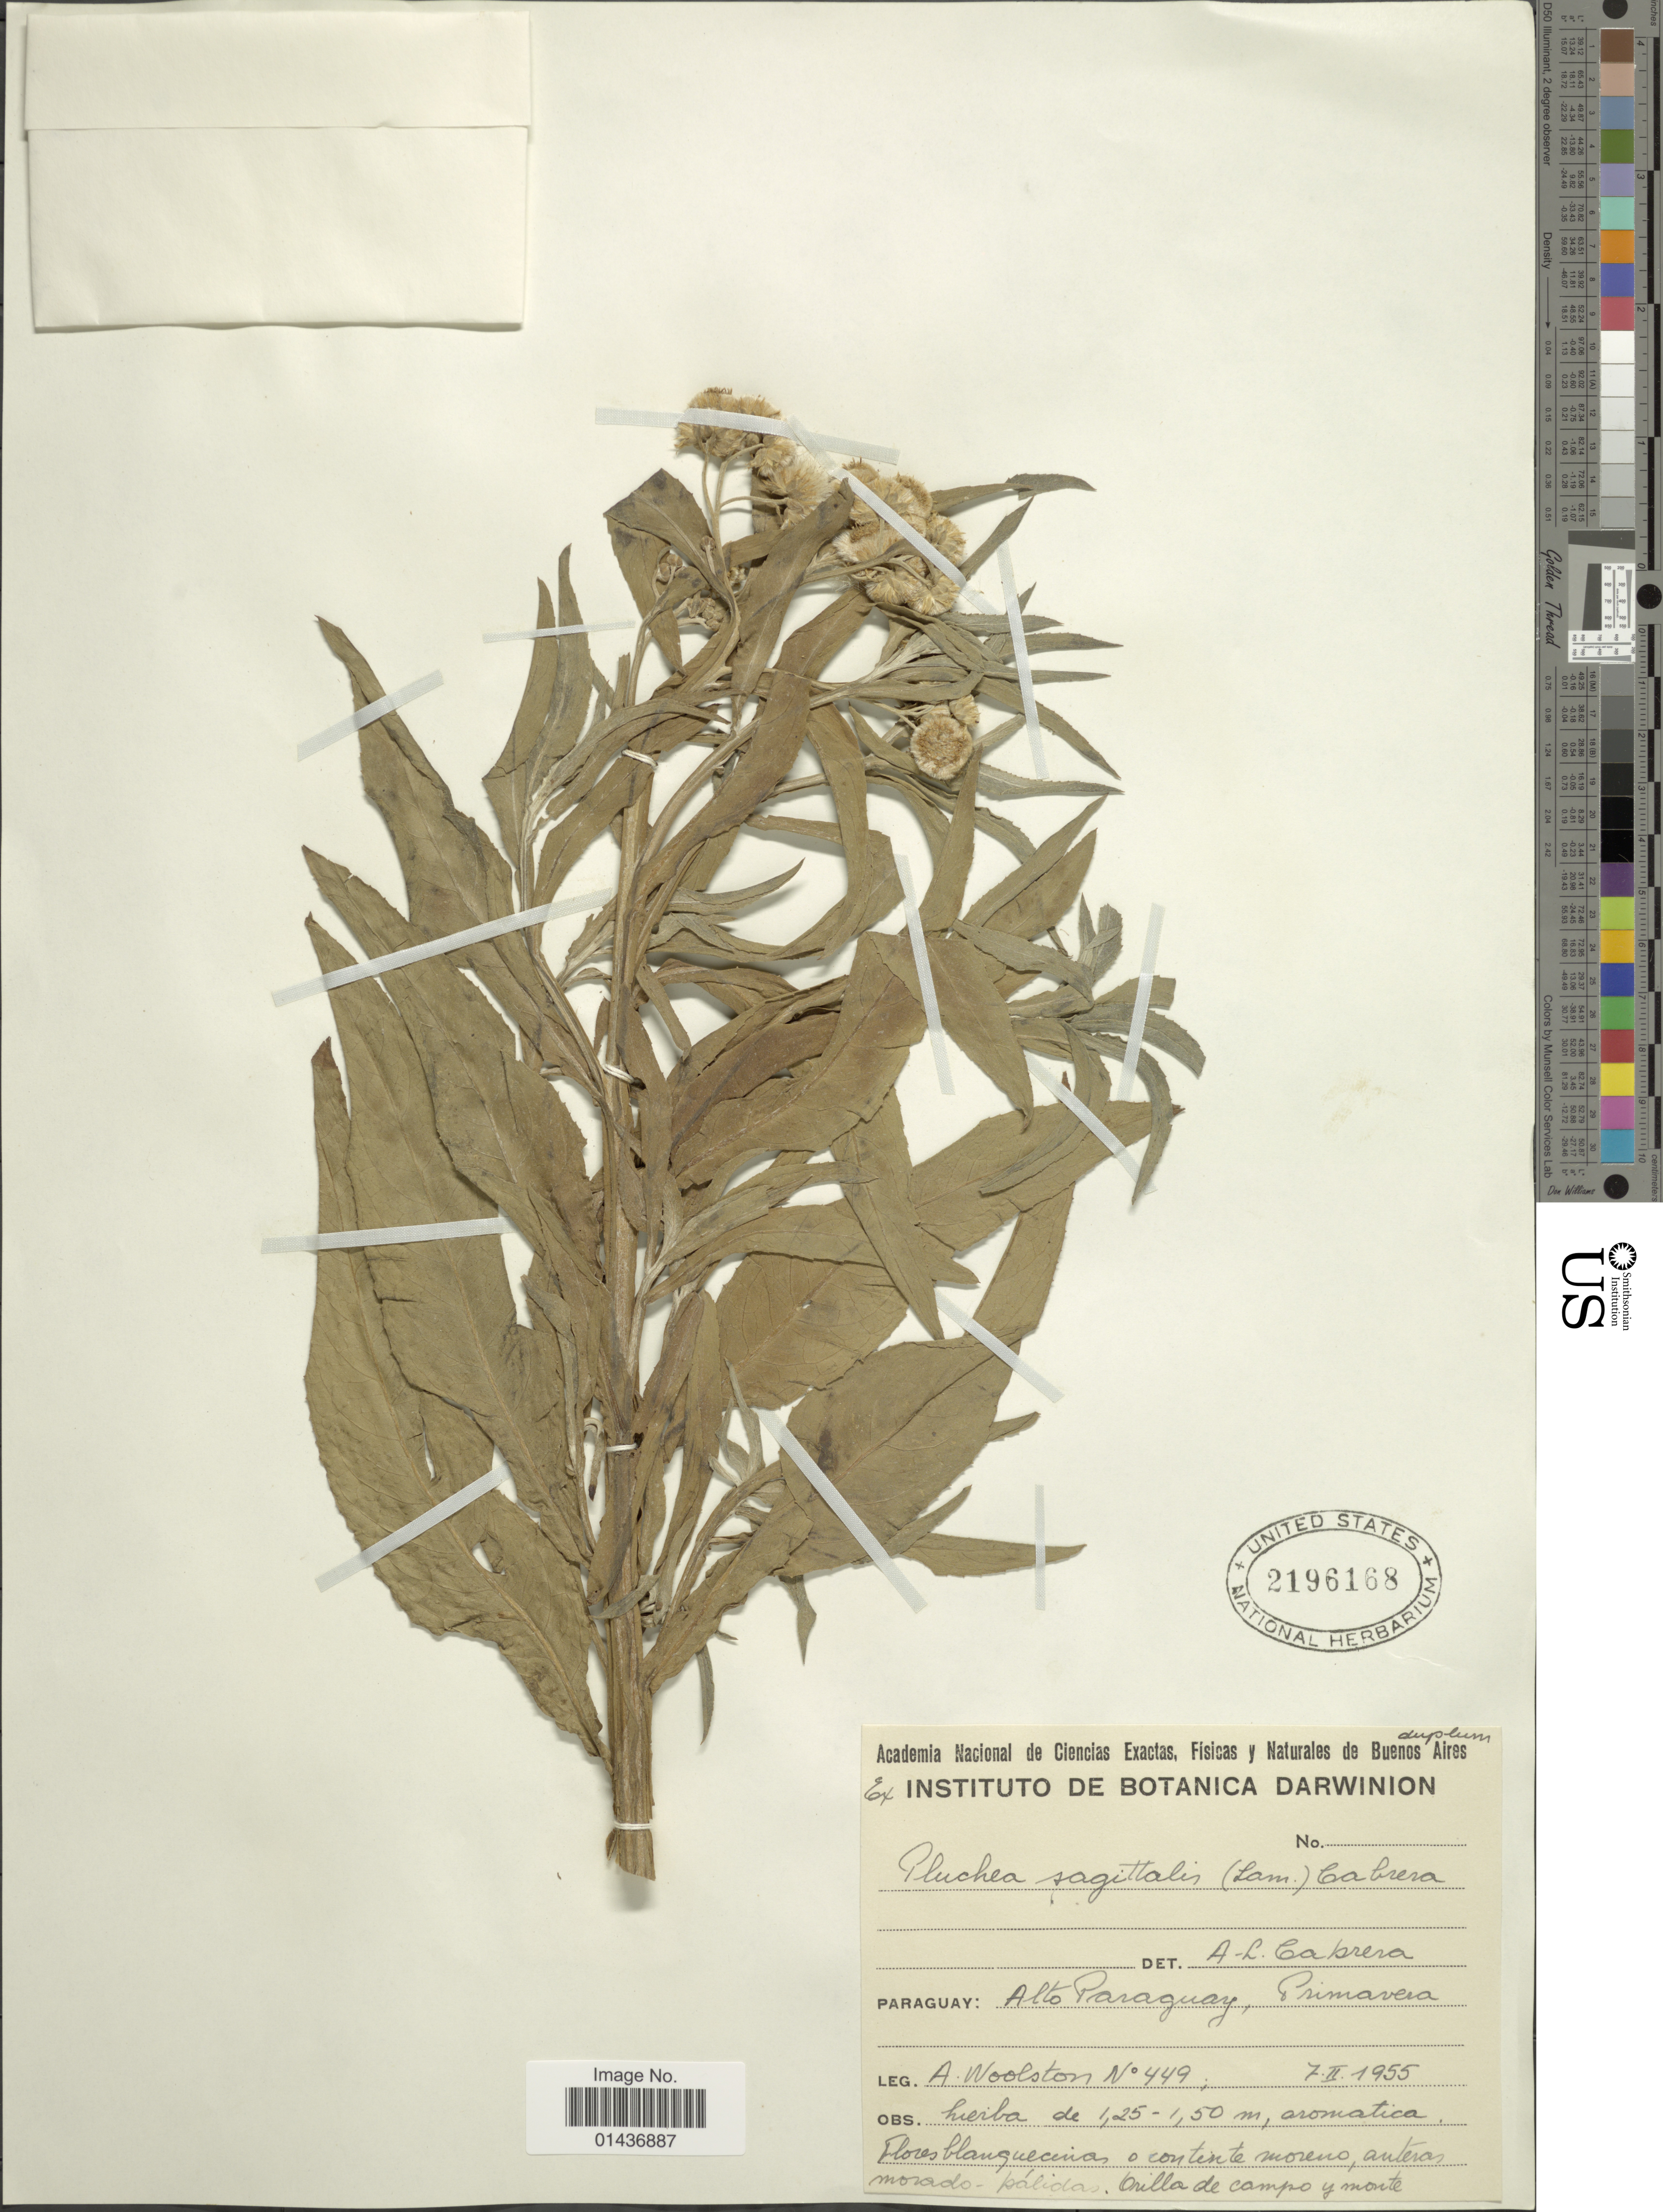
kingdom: Plantae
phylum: Tracheophyta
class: Magnoliopsida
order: Asterales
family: Asteraceae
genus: Pluchea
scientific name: Pluchea sagittalis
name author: (Lam.) Cabrera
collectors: A. Woolston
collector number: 449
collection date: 1955-02-07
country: Paraguay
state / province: Alto Paraguay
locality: Paraguay, Alto Paraguay, Primavera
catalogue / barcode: US 2196168